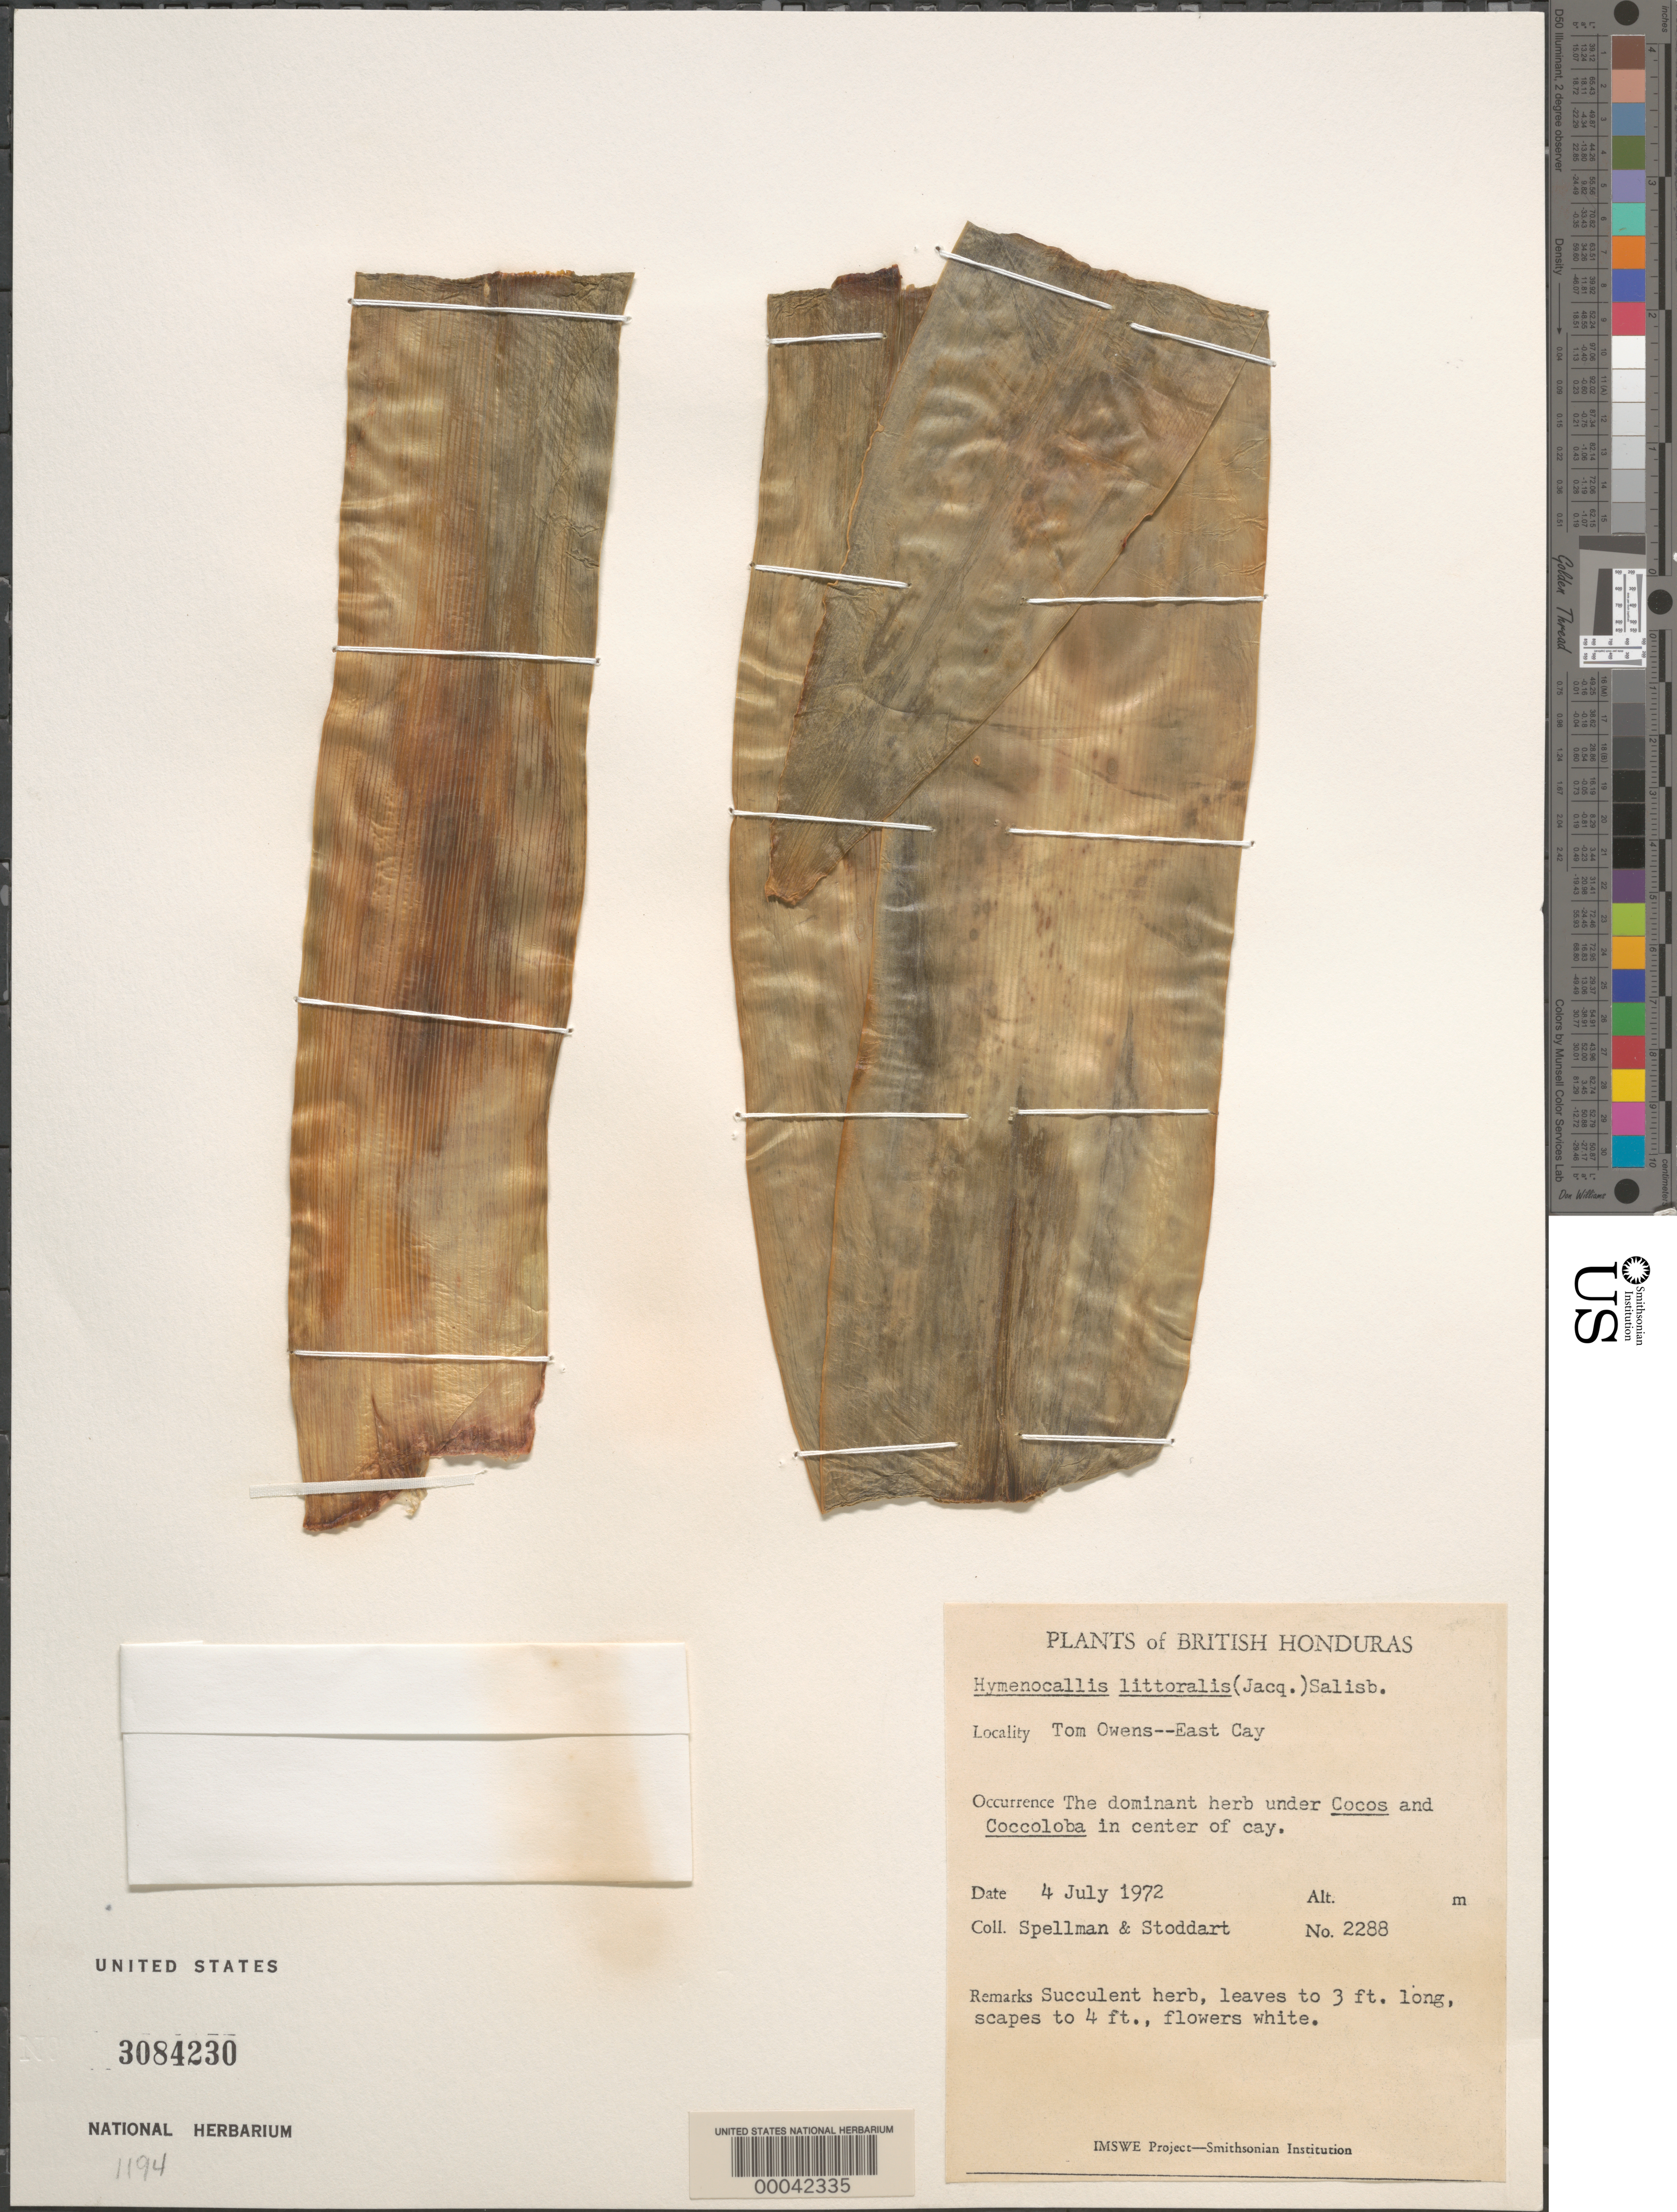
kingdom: Plantae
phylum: Tracheophyta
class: Liliopsida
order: Asparagales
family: Amaryllidaceae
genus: Hymenocallis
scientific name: Hymenocallis littoralis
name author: (Jacq.) Salisb.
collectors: D. L. Spellman & D. R. Stoddart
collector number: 2288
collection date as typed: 04 Jul 1972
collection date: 1972-07-04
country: Belize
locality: Tom Owens--East Cay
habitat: Dominant herb under cocos & coccoloba in center of cay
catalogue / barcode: US 3084230